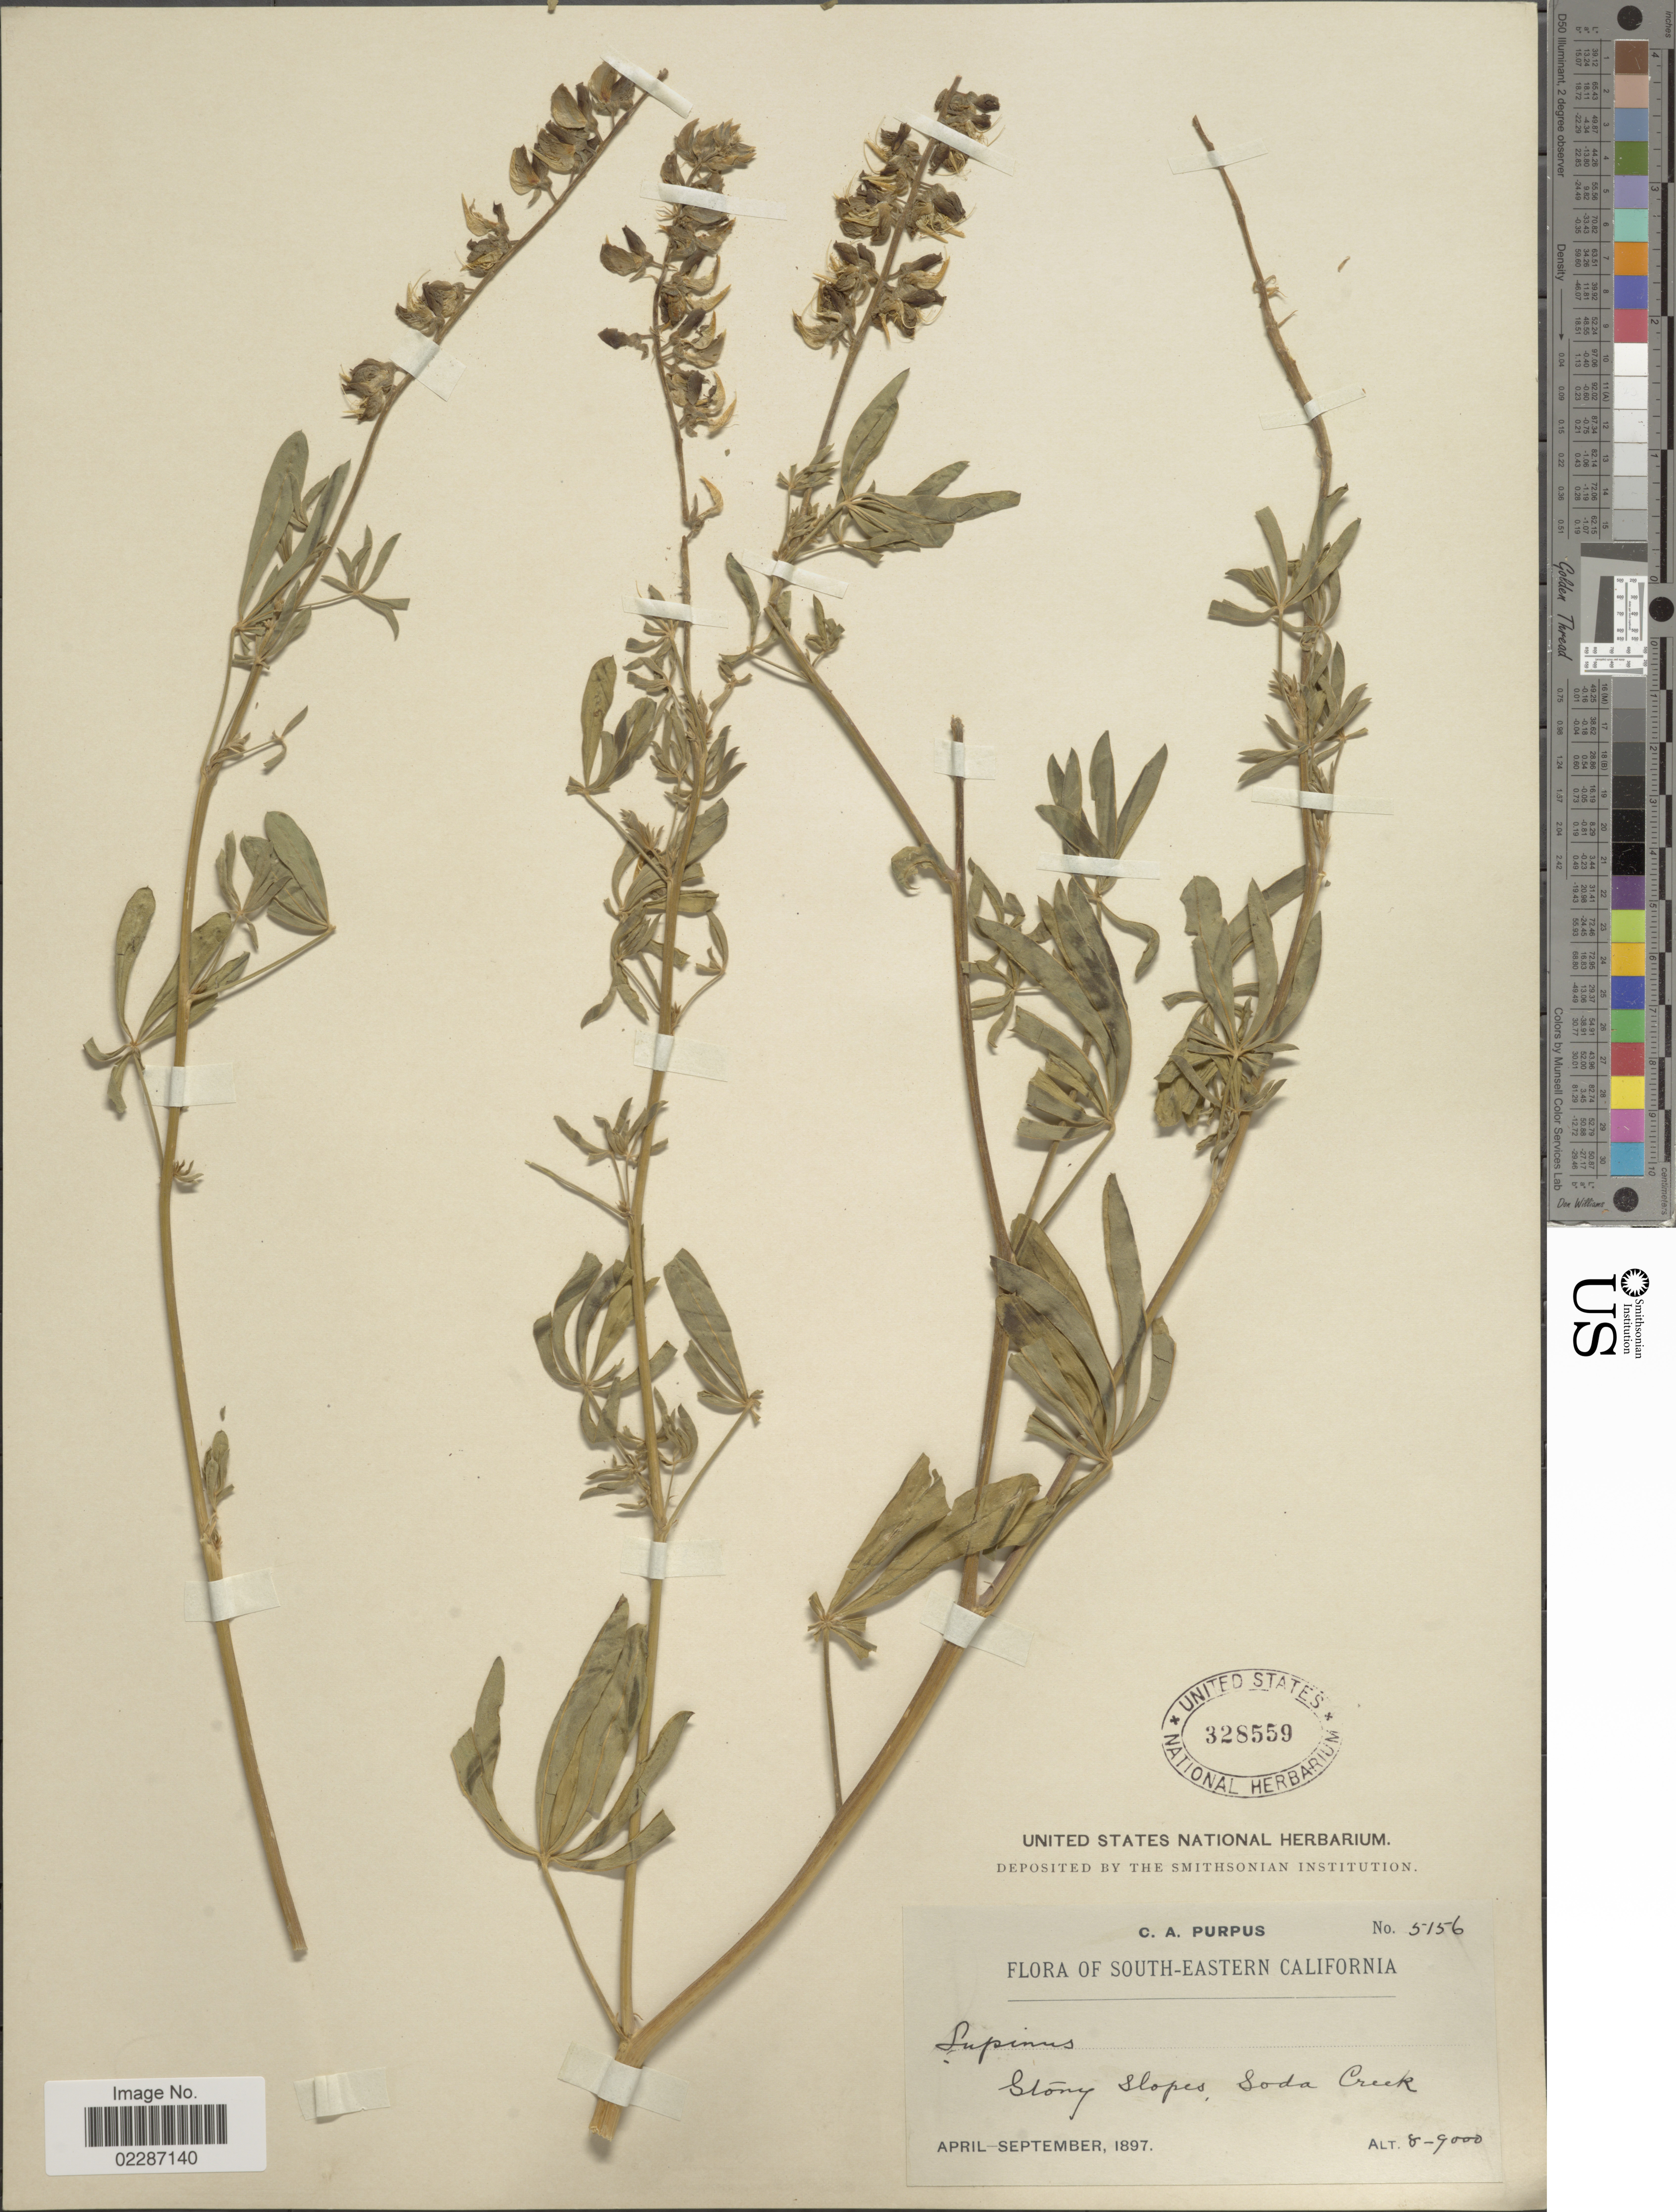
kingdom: Plantae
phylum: Tracheophyta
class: Magnoliopsida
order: Fabales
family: Fabaceae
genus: Lupinus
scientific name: Lupinus proximus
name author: A. Heller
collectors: C. A. Purpus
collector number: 5156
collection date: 1897-04/1897-09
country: United States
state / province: California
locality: South Eastern California, Stony slopes, Soda Creek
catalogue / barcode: US 328559